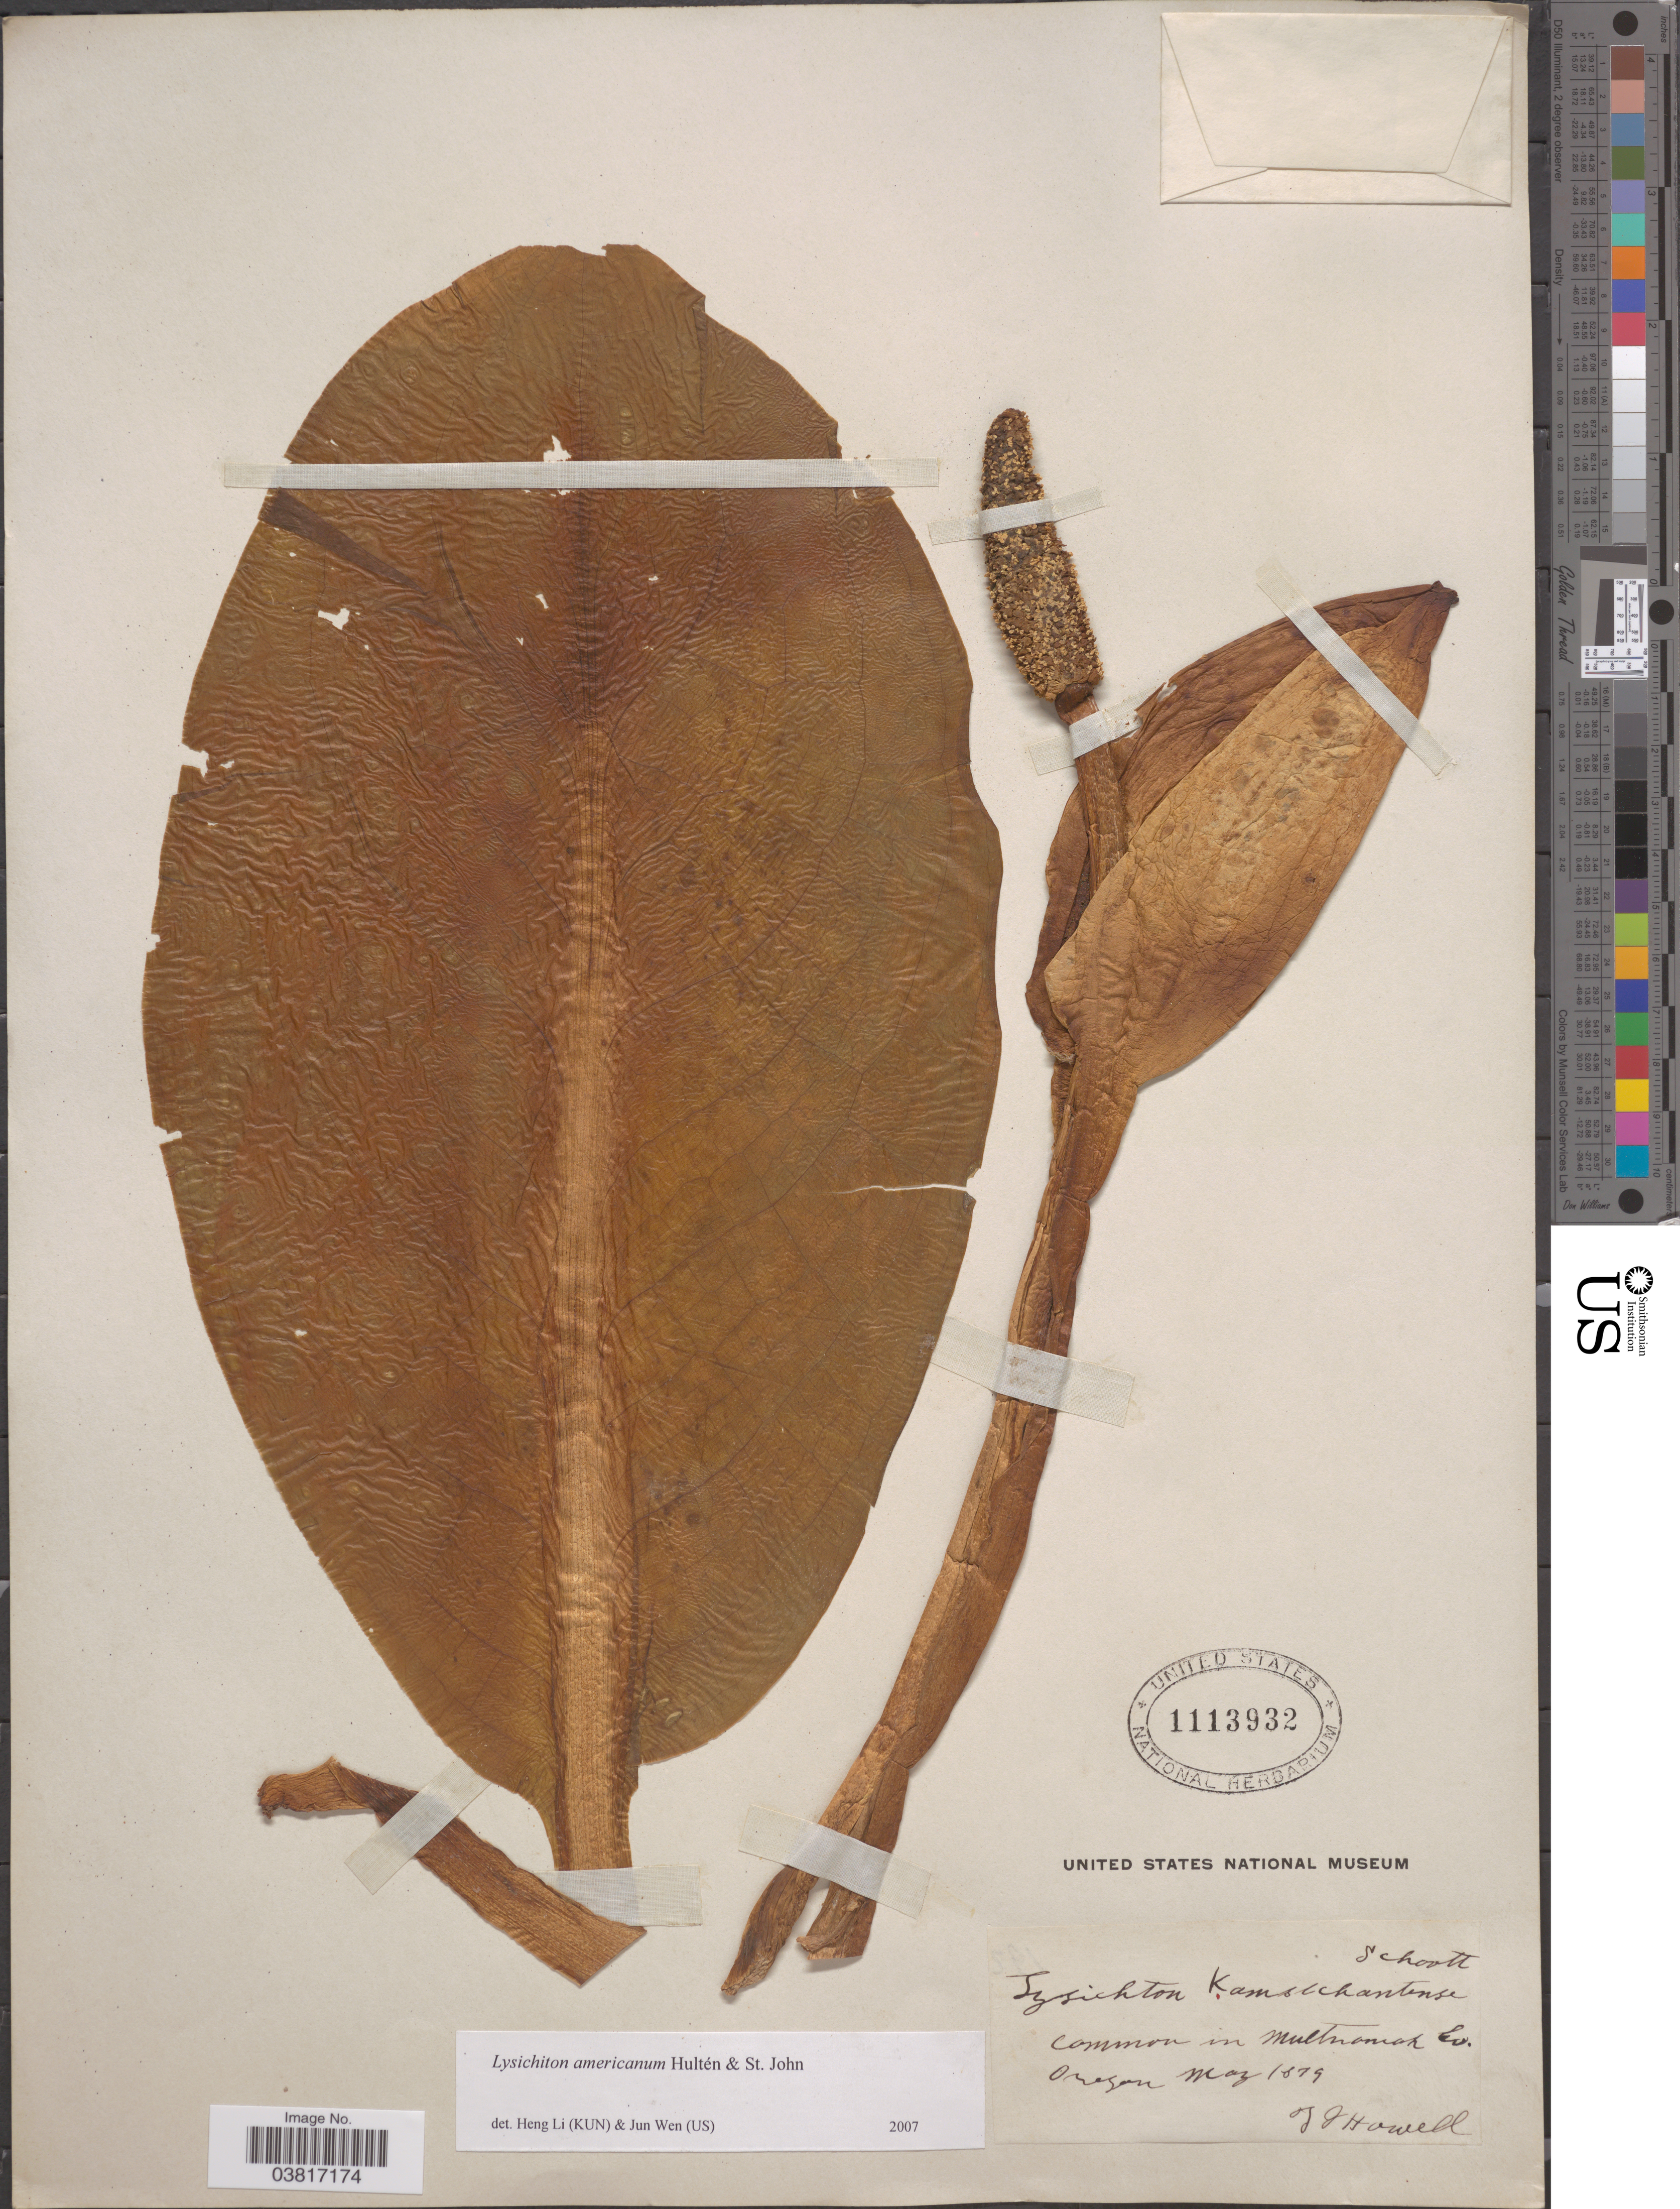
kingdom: Plantae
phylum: Tracheophyta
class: Liliopsida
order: Alismatales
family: Araceae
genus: Lysichiton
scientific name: Lysichiton americanus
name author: Hultén & H. St. John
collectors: T. J. Howell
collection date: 1879-05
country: United States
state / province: Oregon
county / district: Multnomah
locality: Multnomah Co.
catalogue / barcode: US 1113932